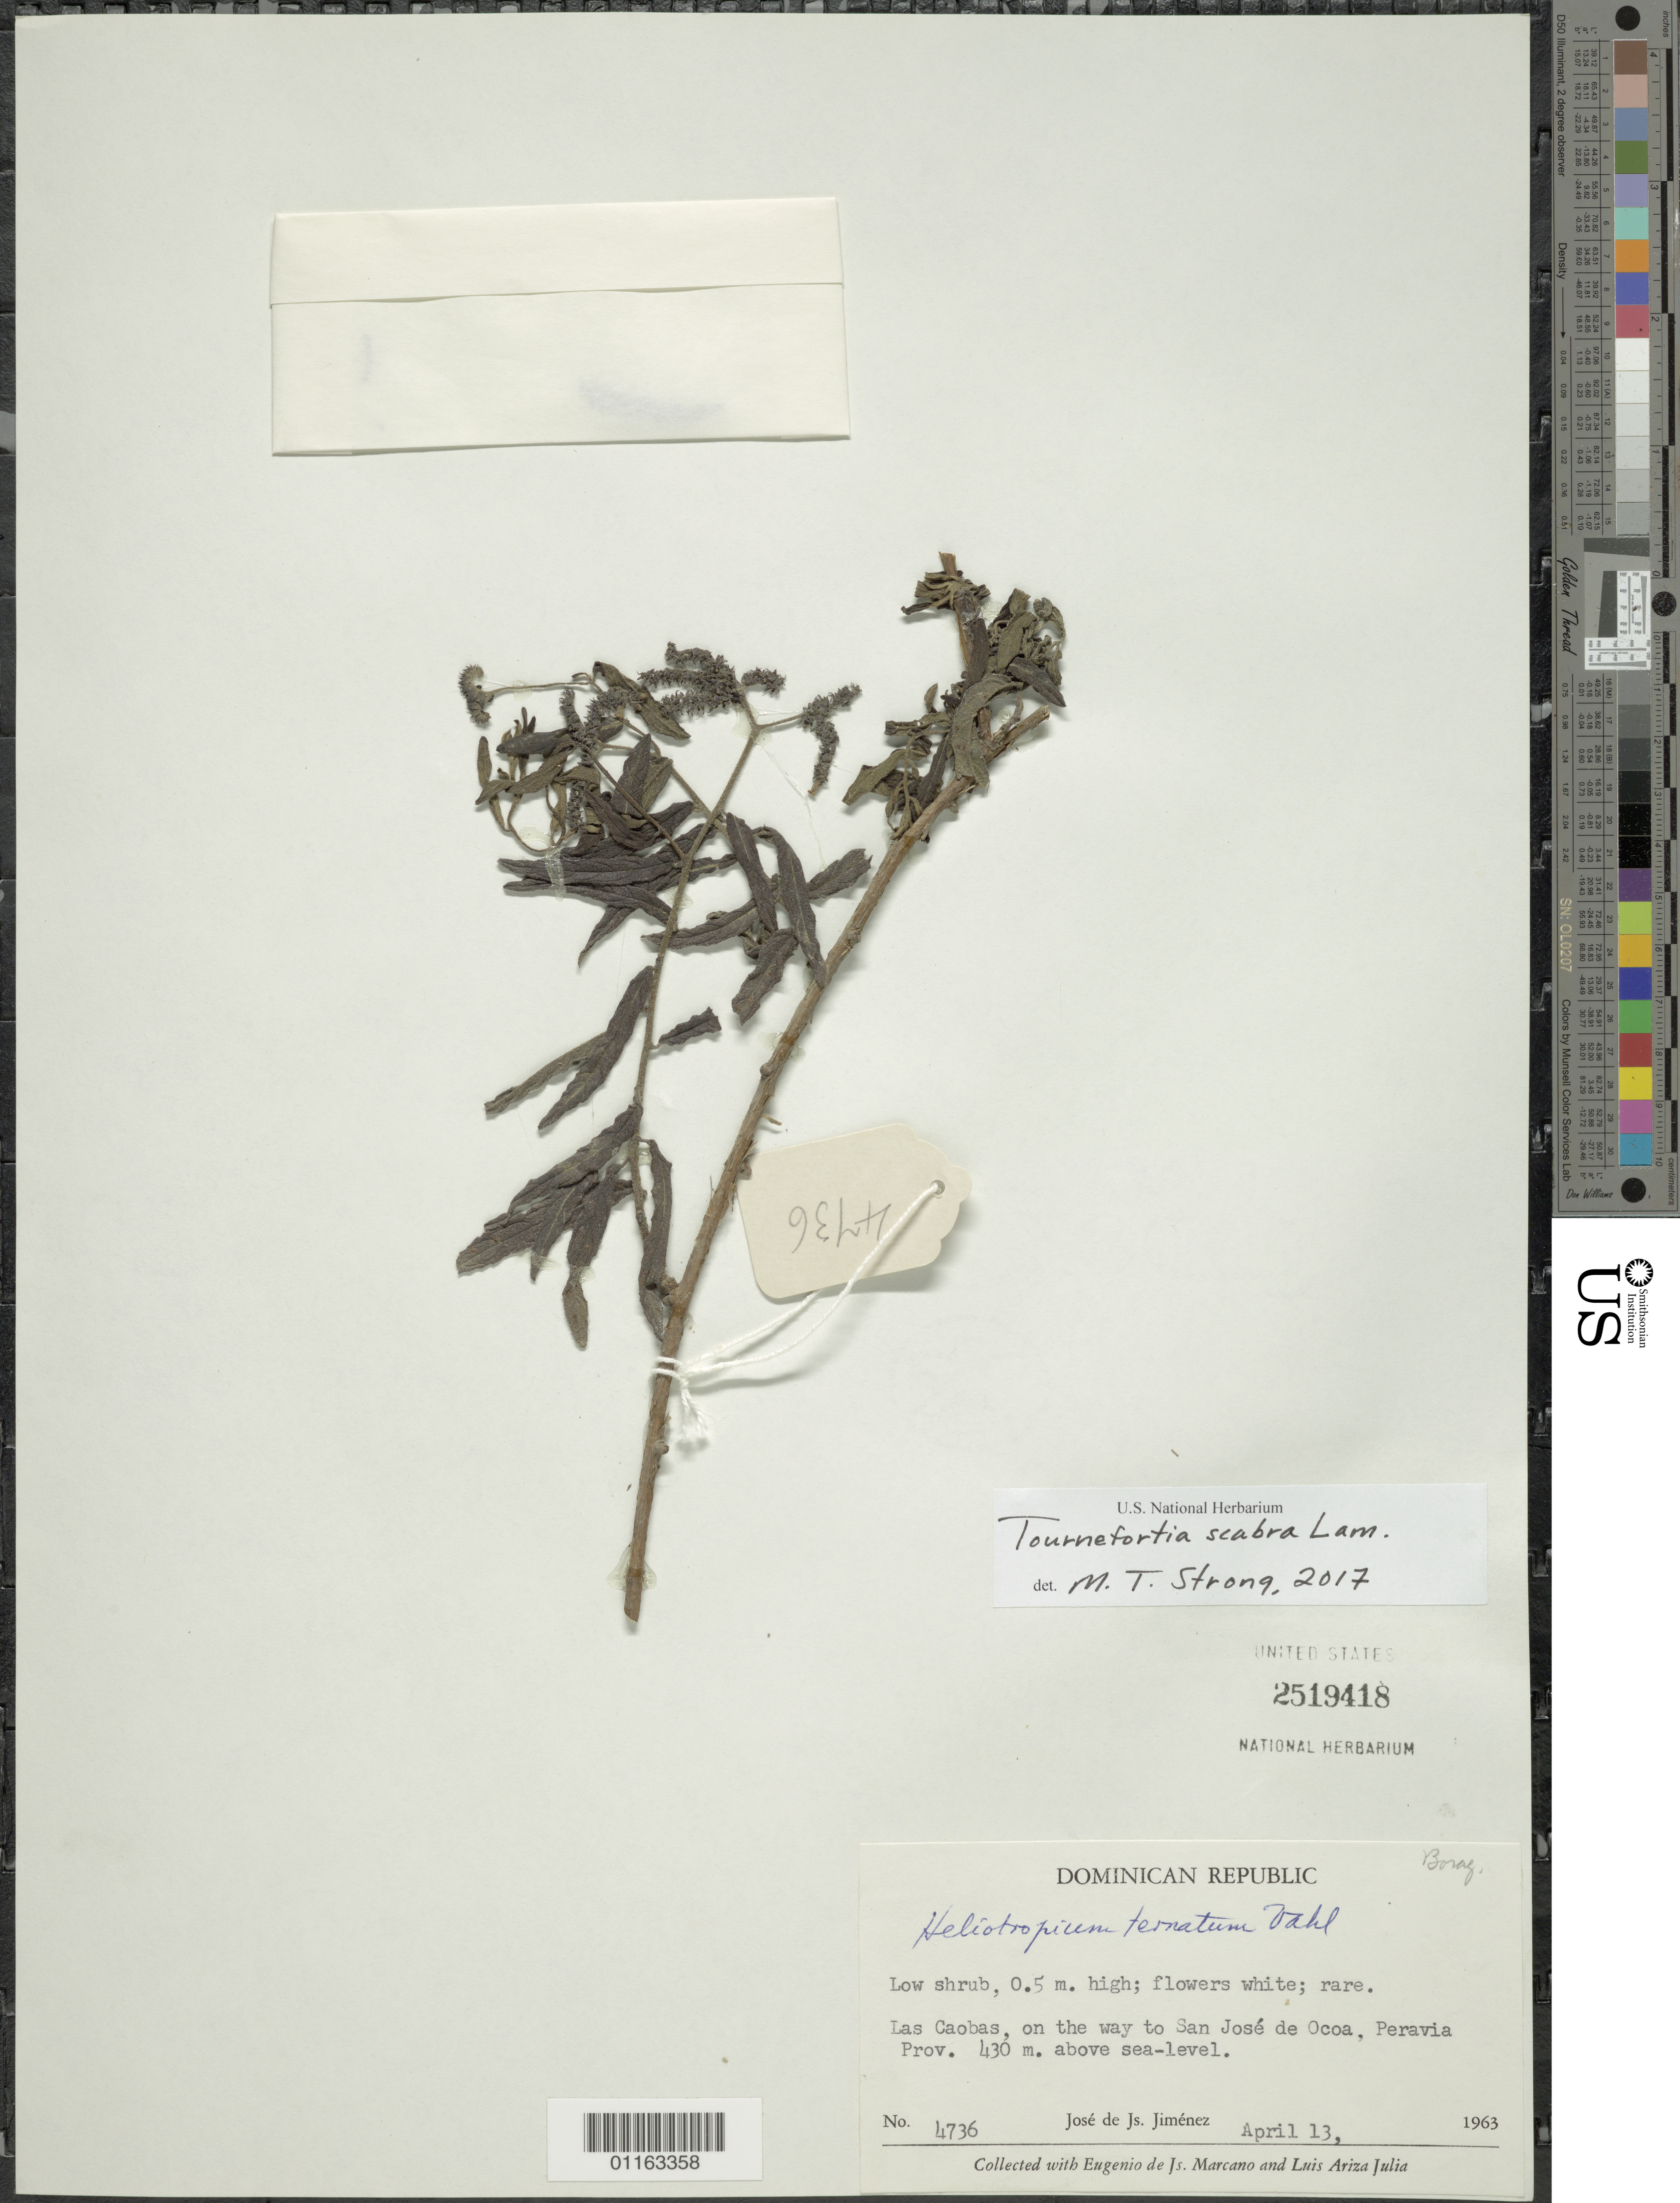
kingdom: Plantae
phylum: Tracheophyta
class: Magnoliopsida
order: Boraginales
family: Heliotropiaceae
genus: Tournefortia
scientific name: Tournefortia scabra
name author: Lam.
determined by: Strong, Mark T., (BOT), Smithsonian Institution - National Museum of Natural History (UNITED STATES)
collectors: J. J. Jiménez Almonte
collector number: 4736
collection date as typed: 13 Apr 1963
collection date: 1963-04-13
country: Dominican Republic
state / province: Peravia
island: Hispaniola I.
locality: Las Caobas, on way to San Jose de Ocoa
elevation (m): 430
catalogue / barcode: US 2519418